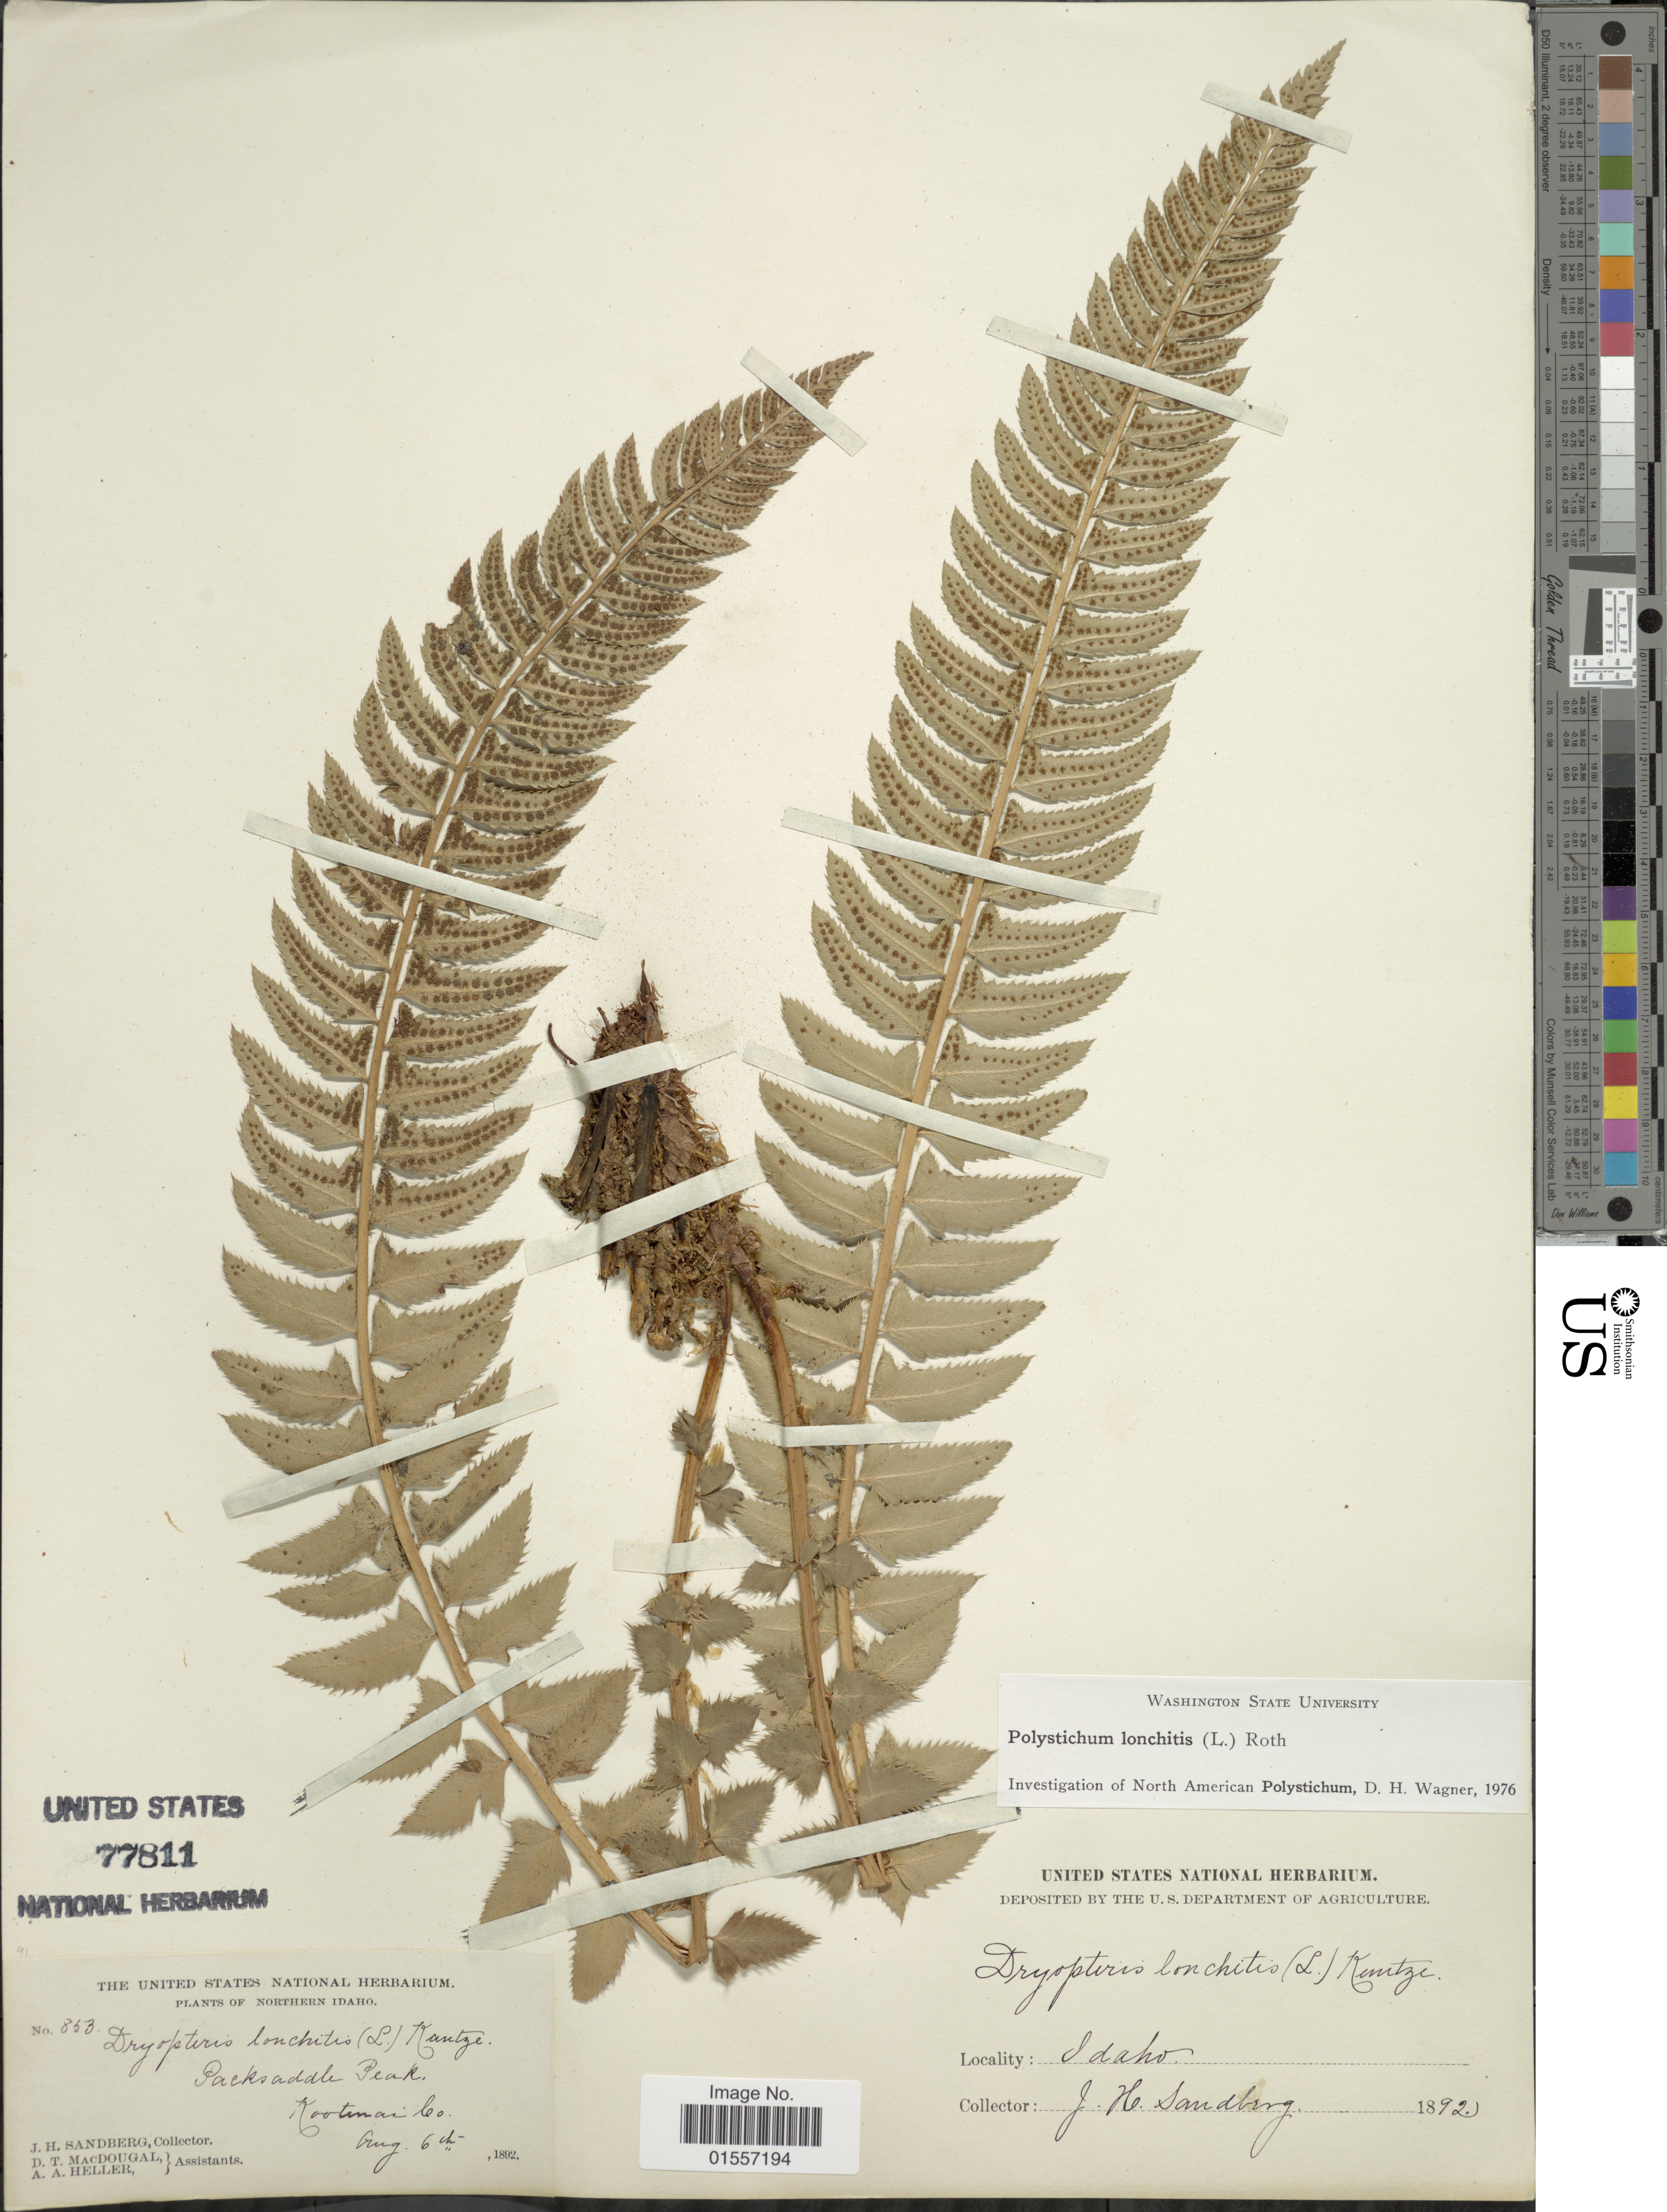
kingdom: Plantae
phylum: Tracheophyta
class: Polypodiopsida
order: Polypodiales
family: Dryopteridaceae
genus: Polystichum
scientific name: Polystichum lonchitis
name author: (Roth) L.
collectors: J. H. Sandberg, D. T. MacDougal & A. A. Heller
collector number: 863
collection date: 1892-08-06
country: United States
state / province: Idaho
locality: Northern Idaho, Packsaddle Peak, Kootenai Co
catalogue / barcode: US 77811